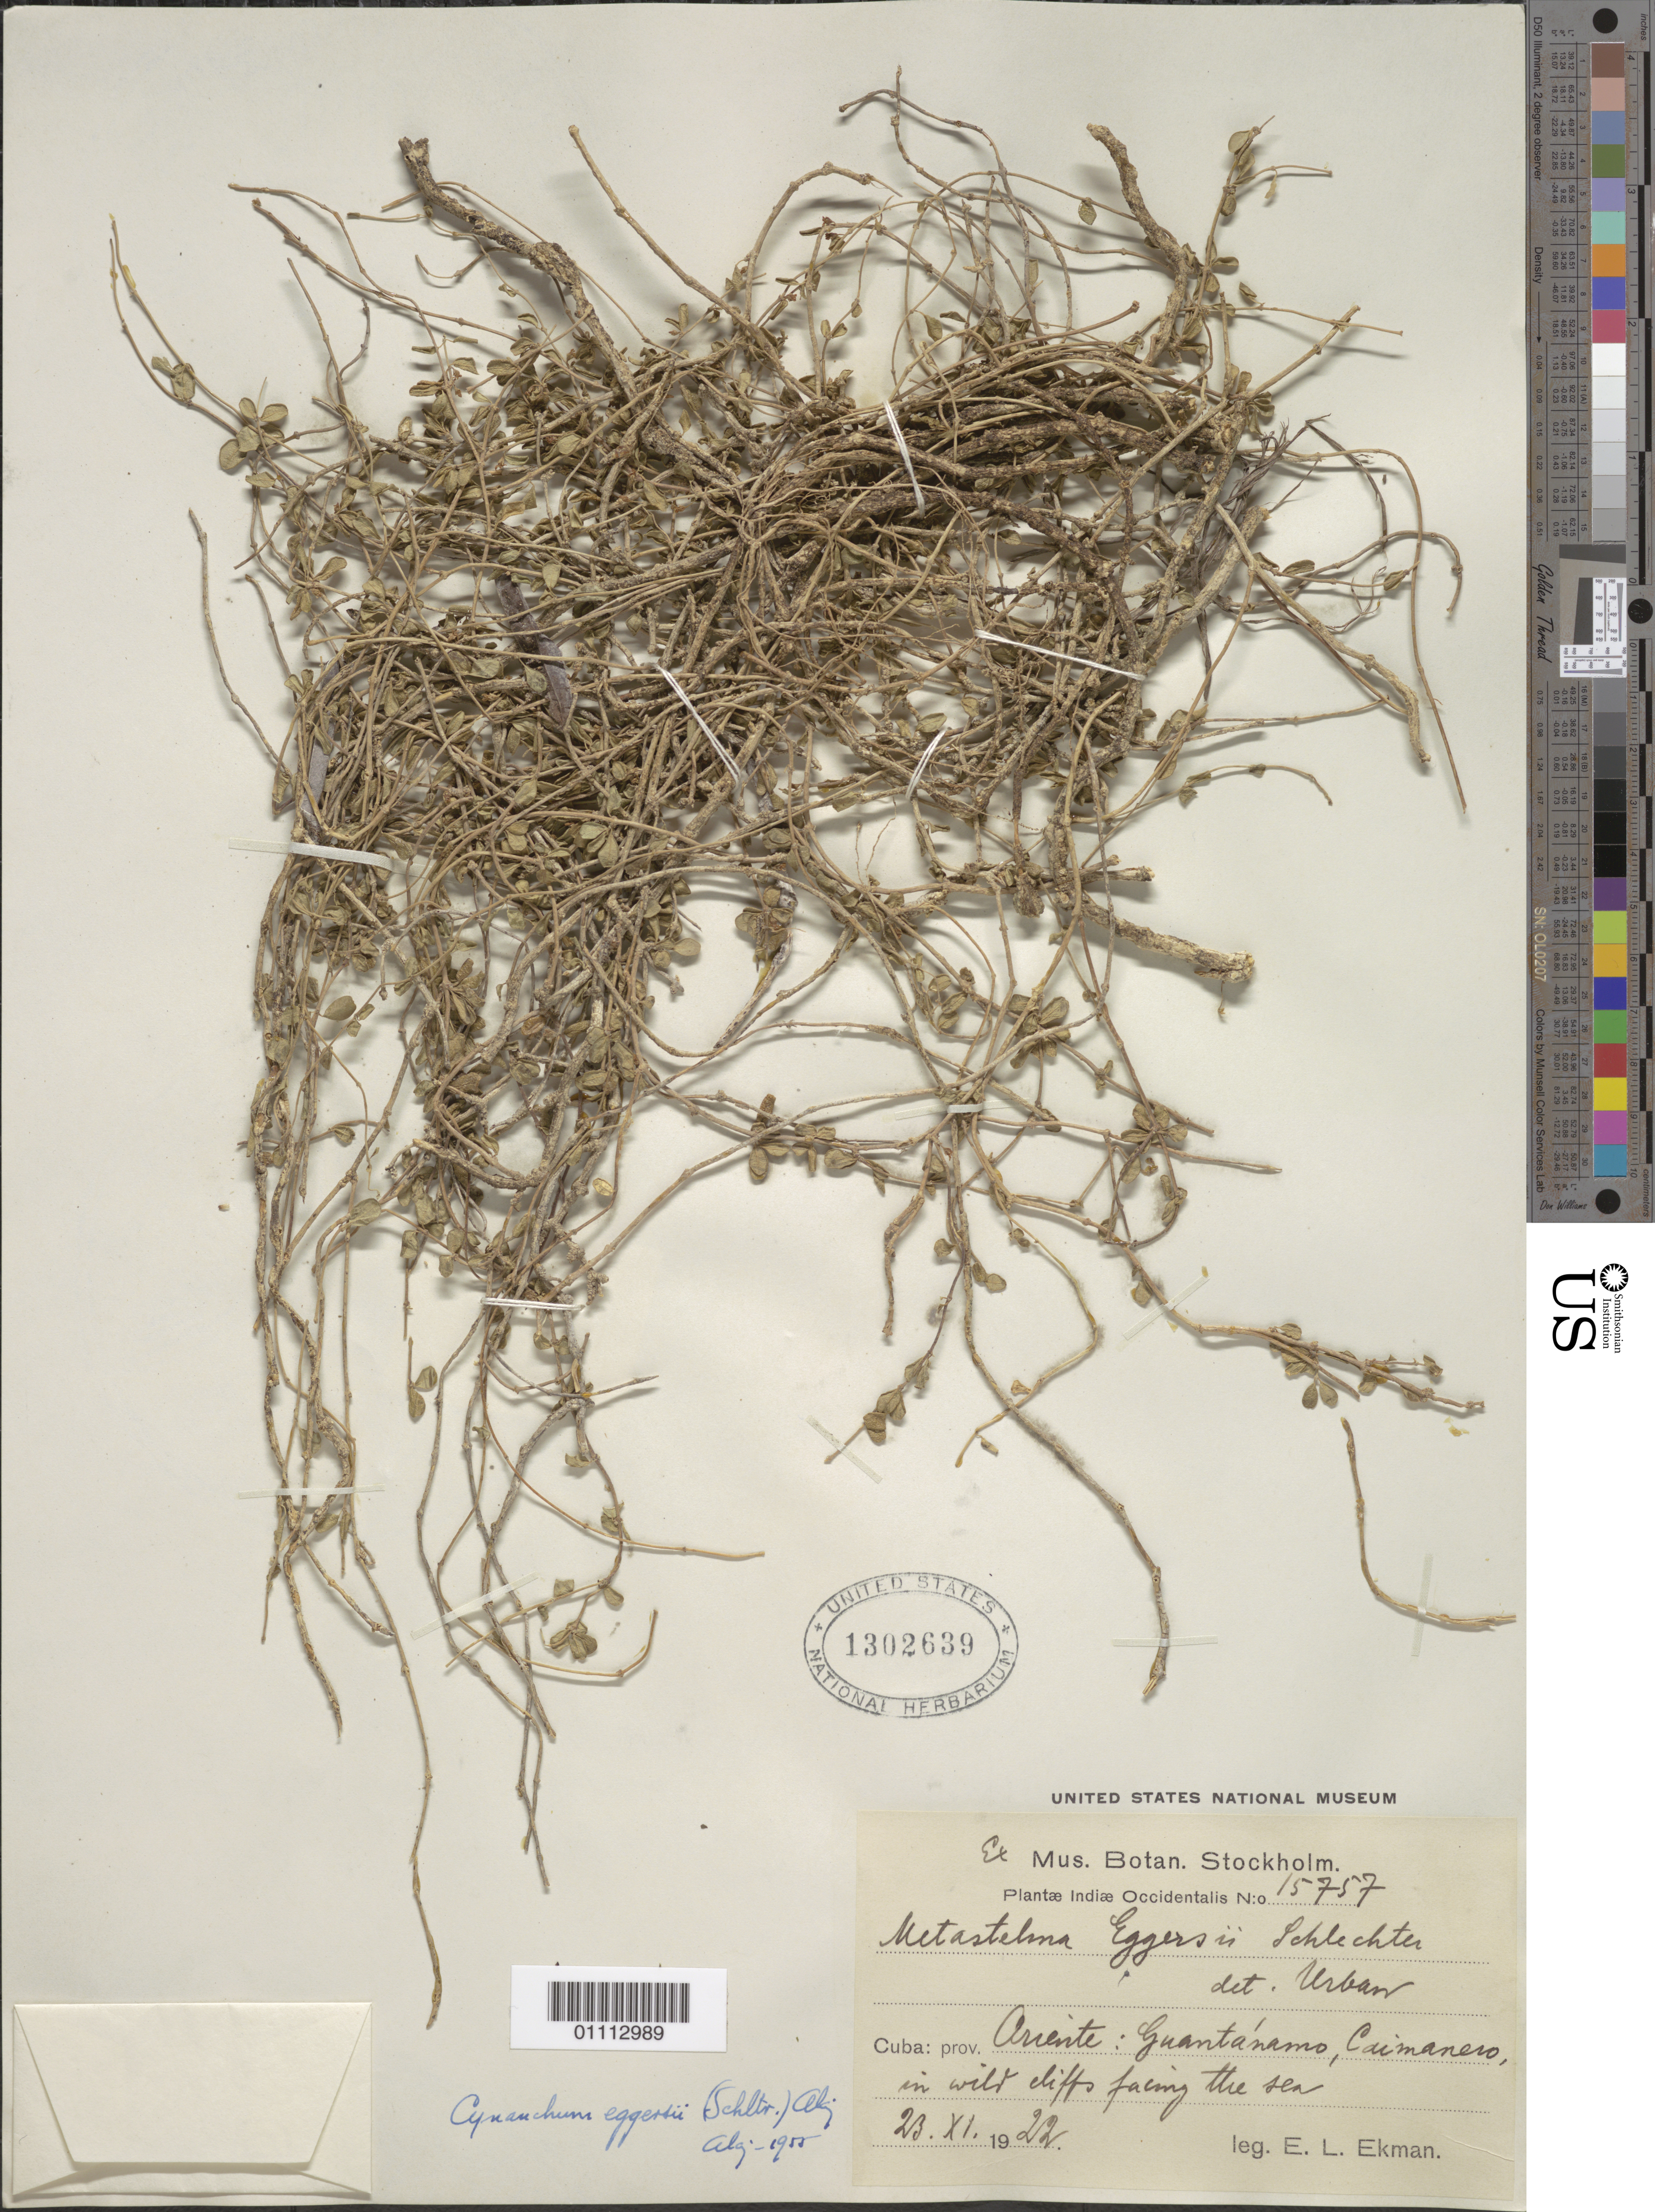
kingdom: Plantae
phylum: Tracheophyta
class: Magnoliopsida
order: Gentianales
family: Apocynaceae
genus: Cynanchum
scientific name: Cynanchum eggersii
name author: (Schltr.) Alain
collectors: E. L. Ekman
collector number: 15757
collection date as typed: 23 Nov 1922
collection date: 1922-11-23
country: Cuba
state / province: Guantánamo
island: Cuba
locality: Caimanero in wild cliffs facing the sea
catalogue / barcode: US 1302639